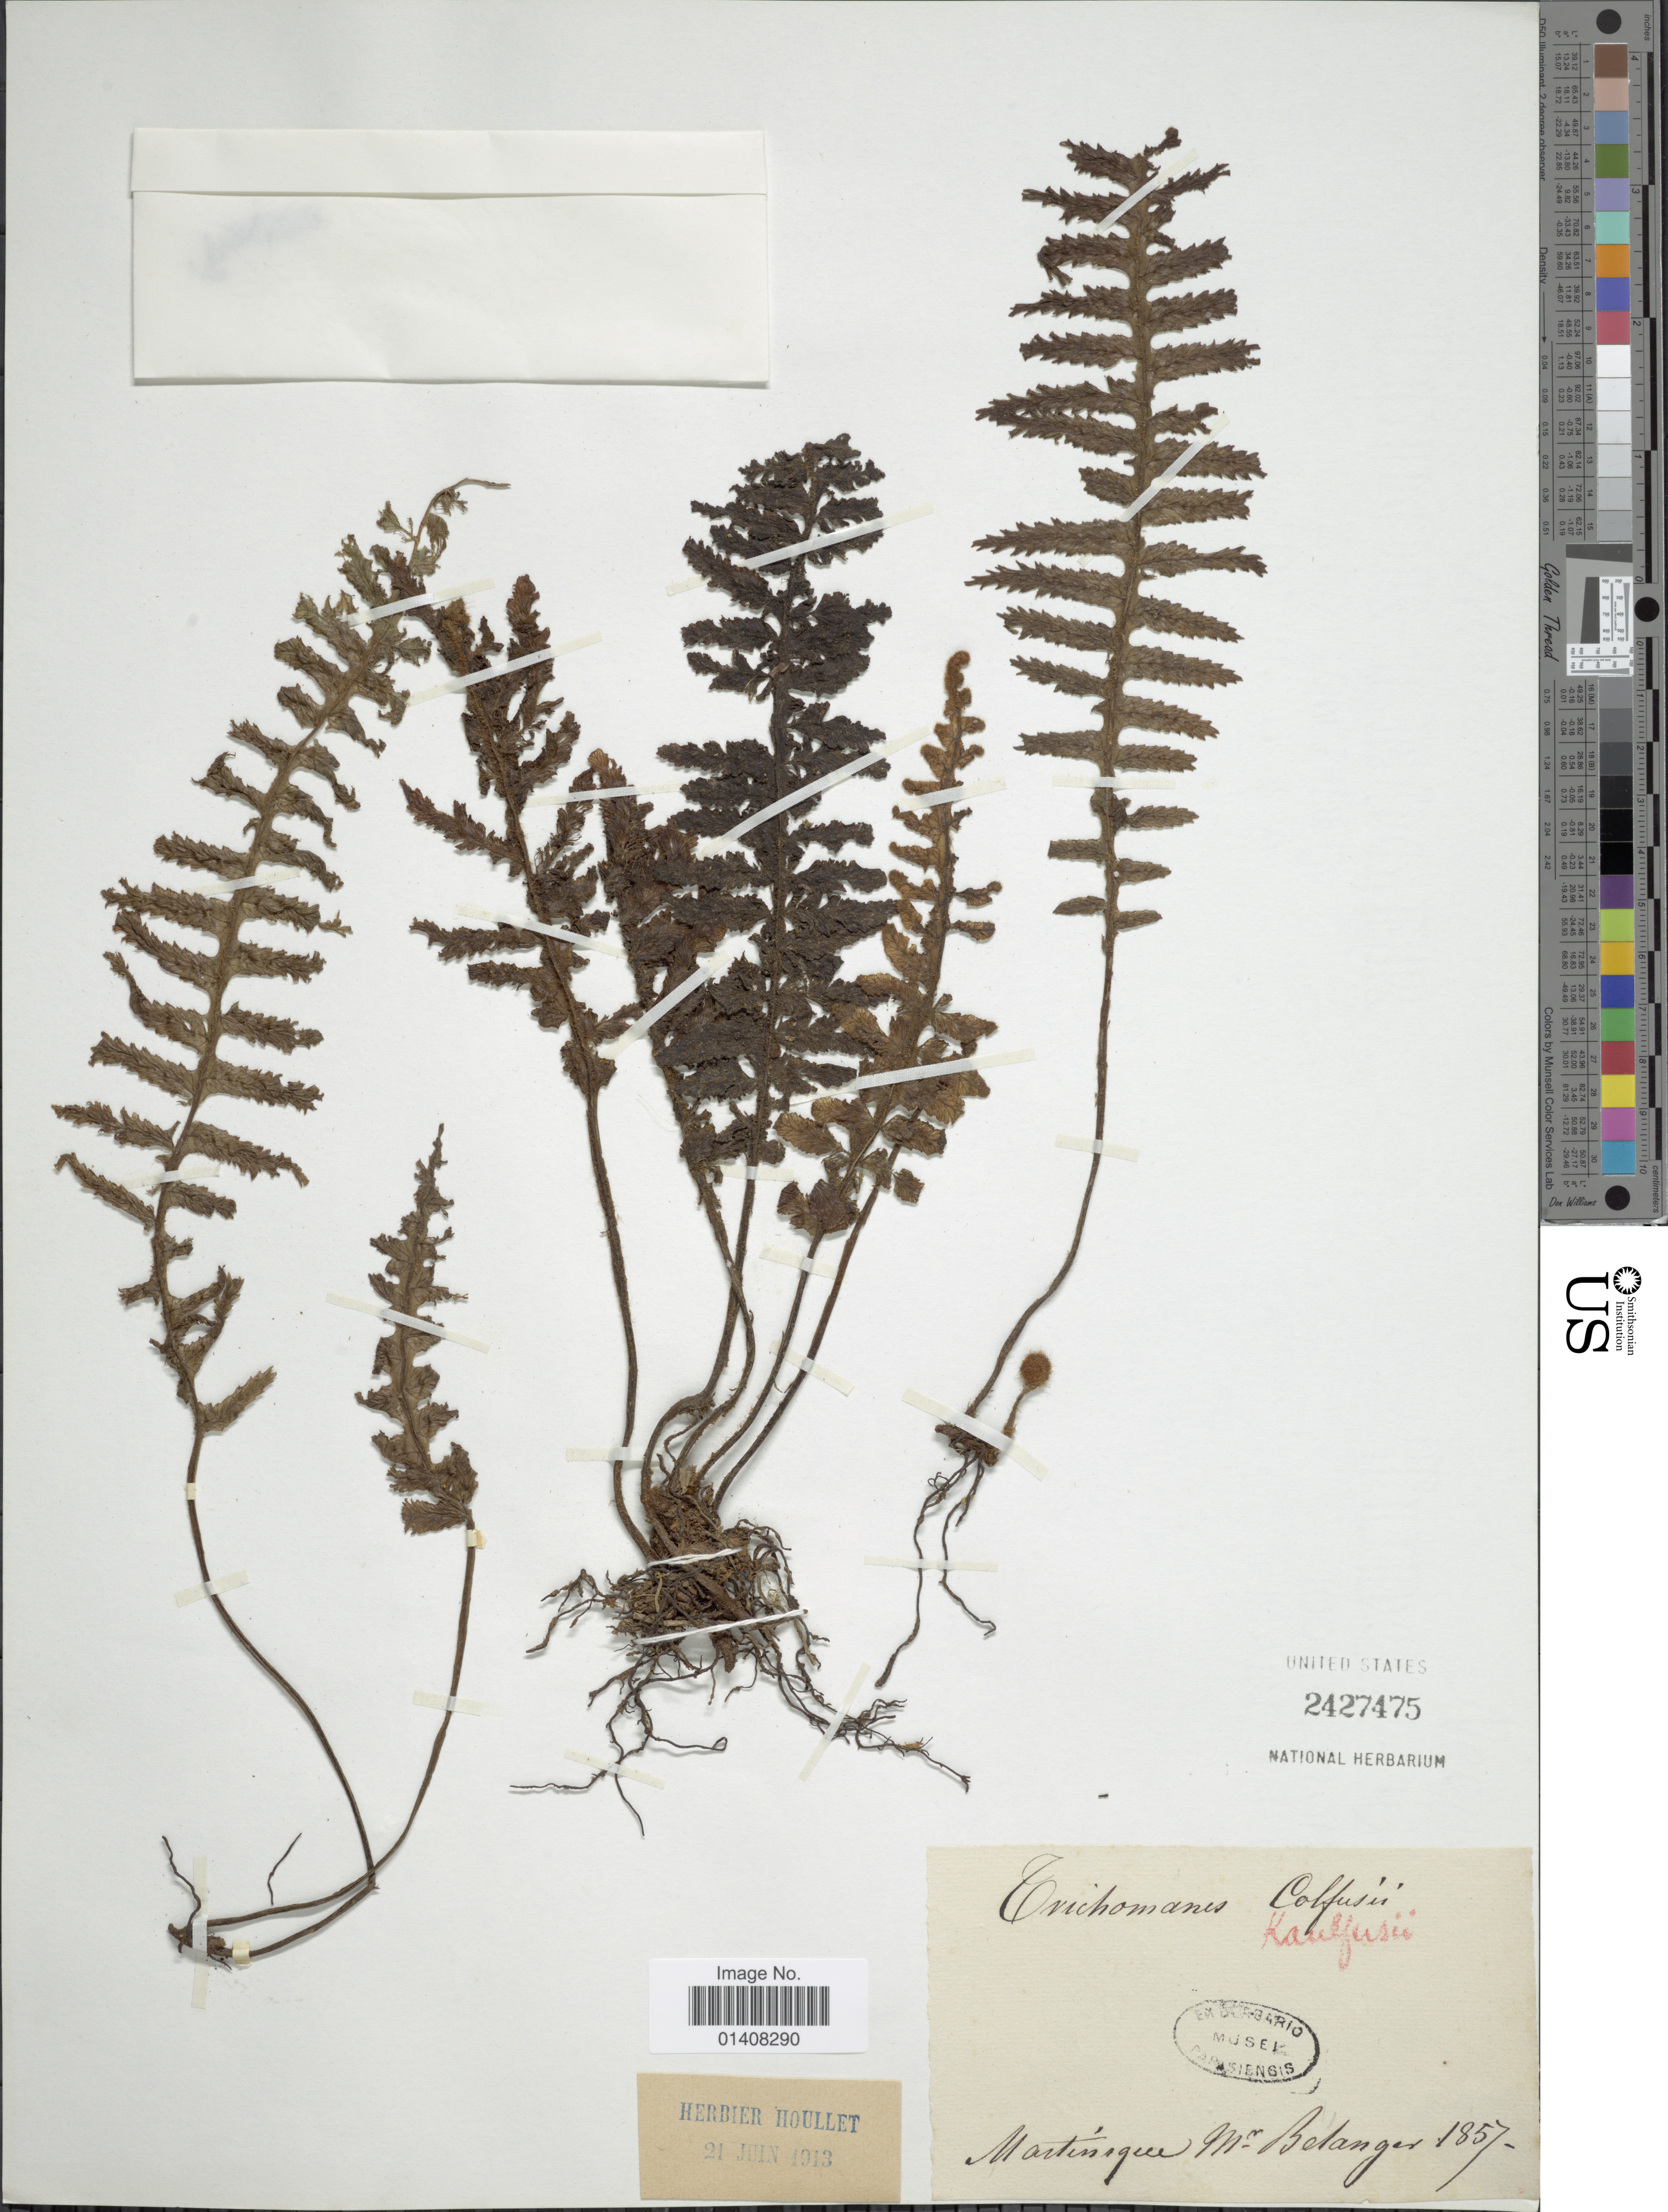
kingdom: Plantae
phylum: Tracheophyta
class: Polypodiopsida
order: Hymenophyllales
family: Hymenophyllaceae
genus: Trichomanes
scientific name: Trichomanes trigonum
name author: Desv.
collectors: Belanger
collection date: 1857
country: Martinique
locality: Martinique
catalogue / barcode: US 2427475